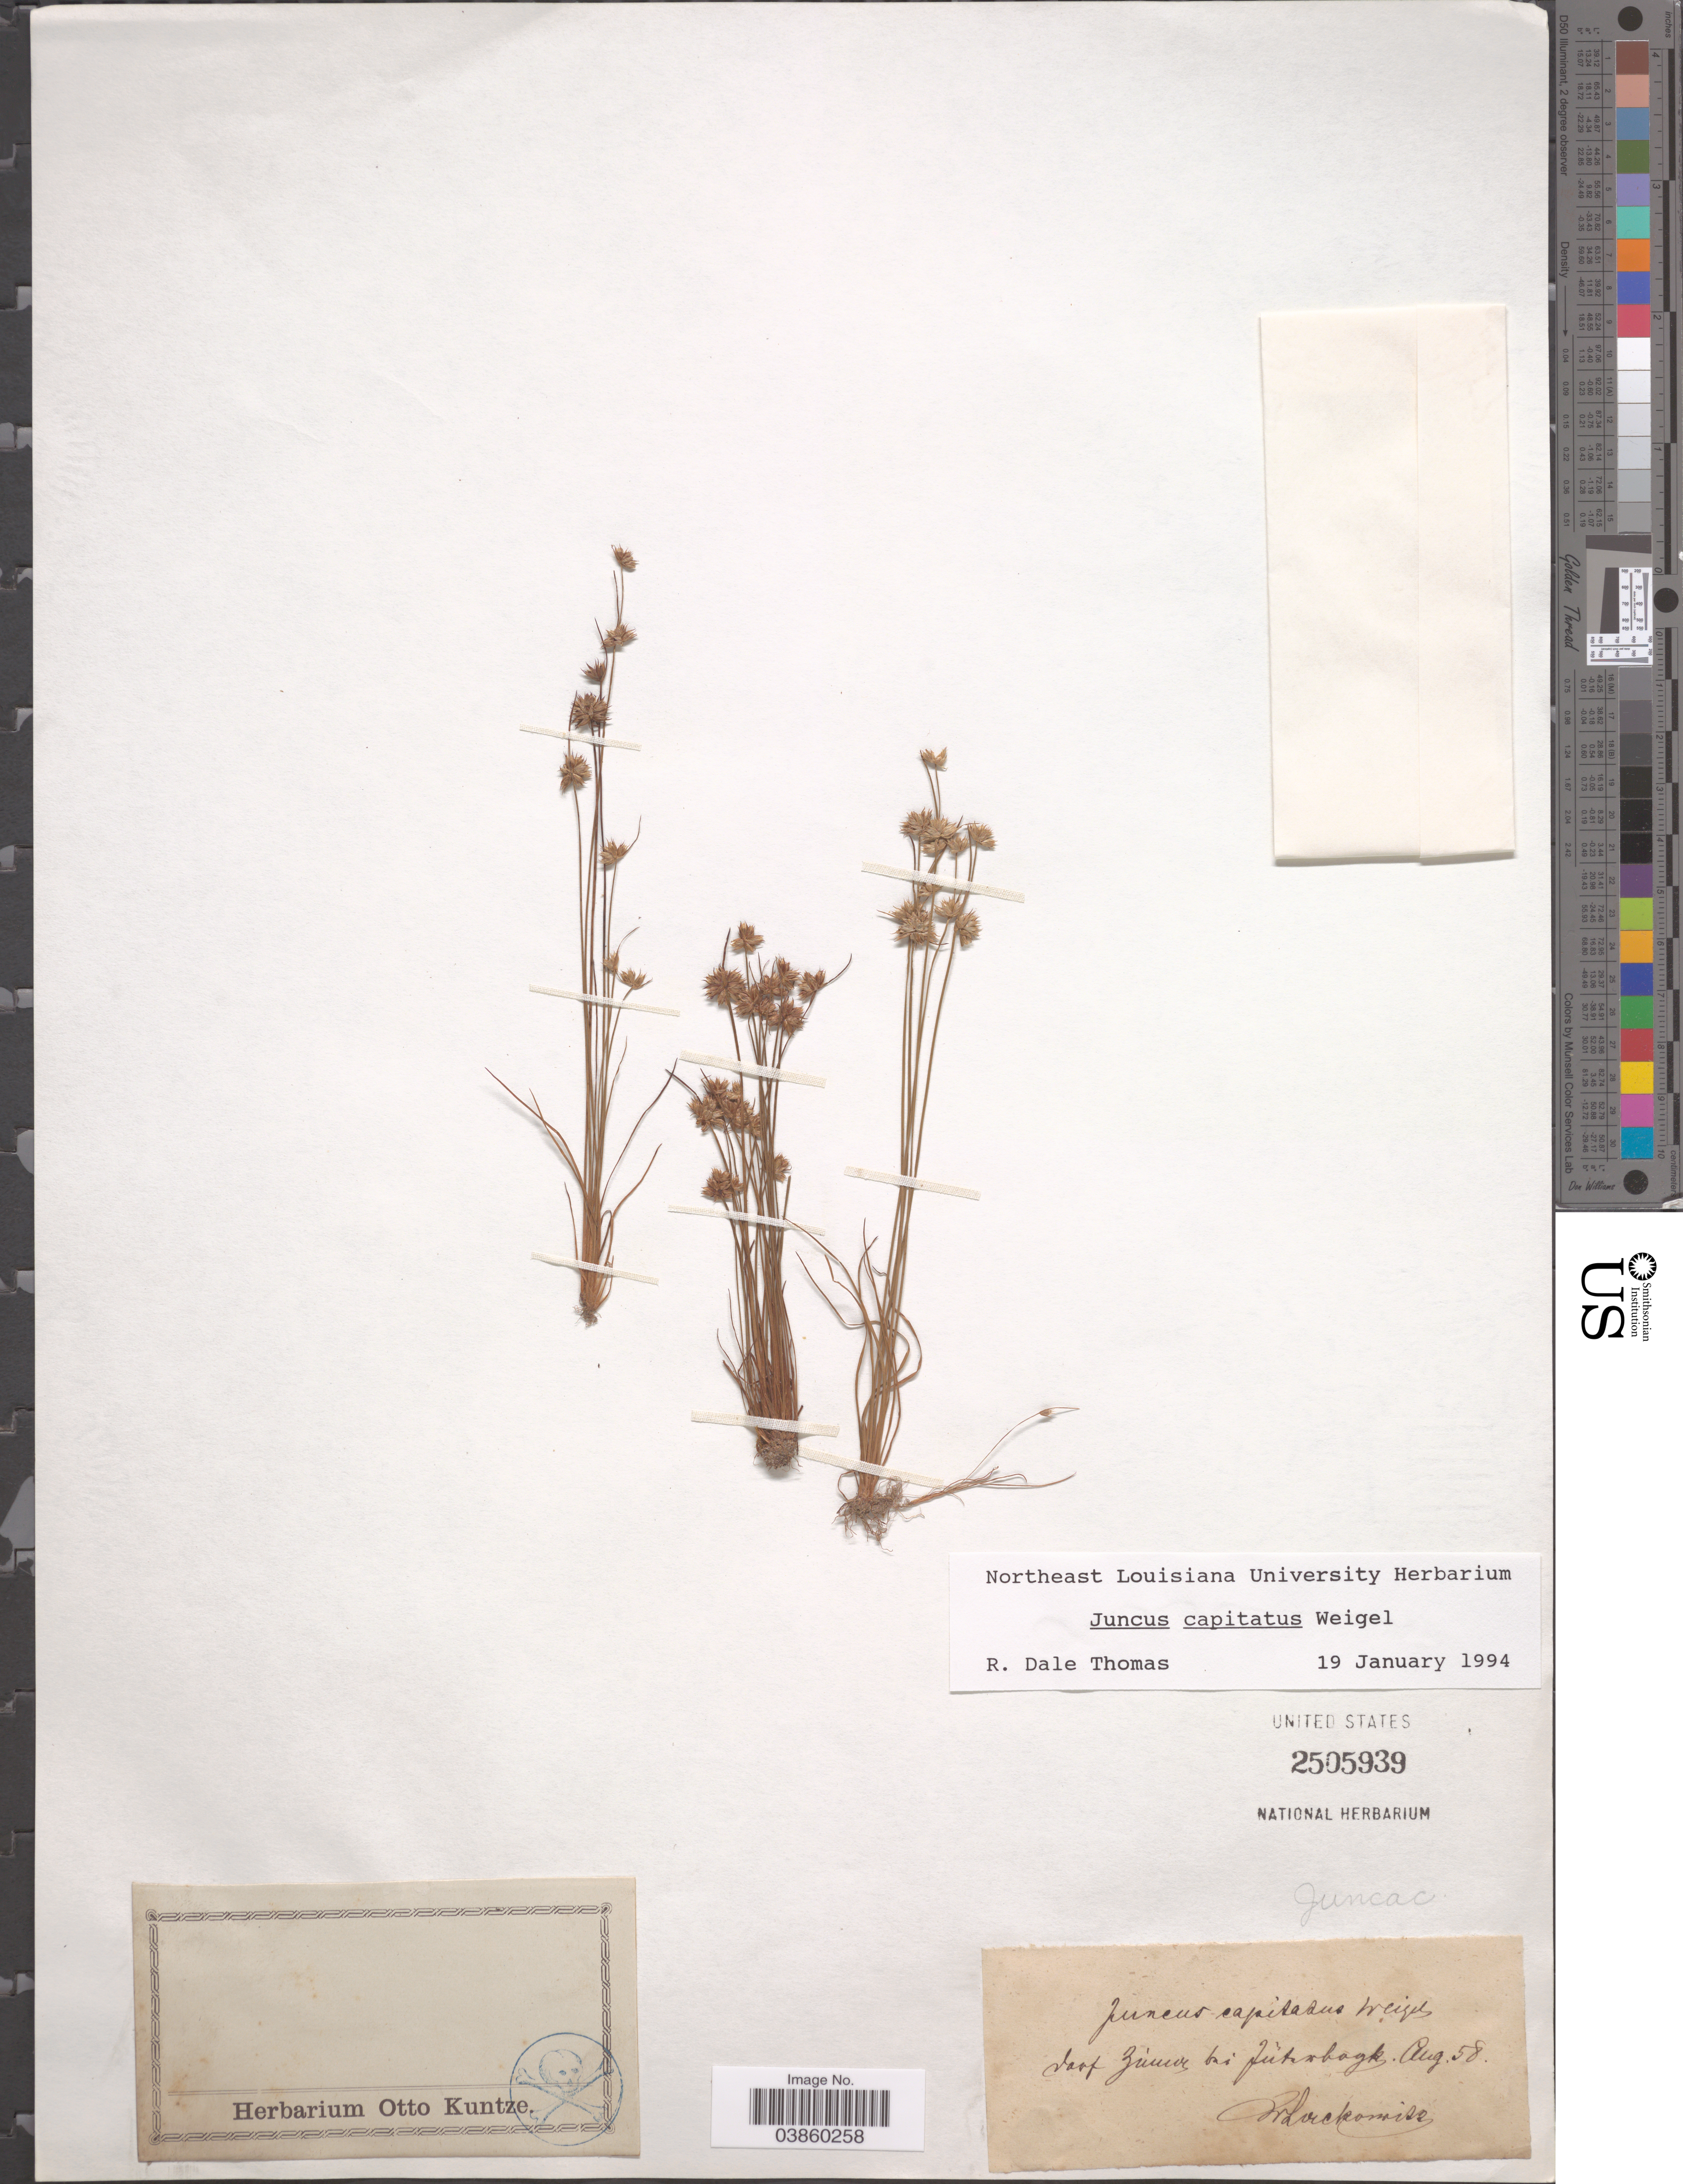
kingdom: Plantae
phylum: Tracheophyta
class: Liliopsida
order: Poales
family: Juncaceae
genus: Juncus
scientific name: Juncus capitatus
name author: Weigel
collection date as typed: Transcribed d/m/y: /8/58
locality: Vauf[interpreted] zuiser[interpreted] bei Juterbagk[interpreted]. [probably in Sutterlin]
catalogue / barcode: US 2505939